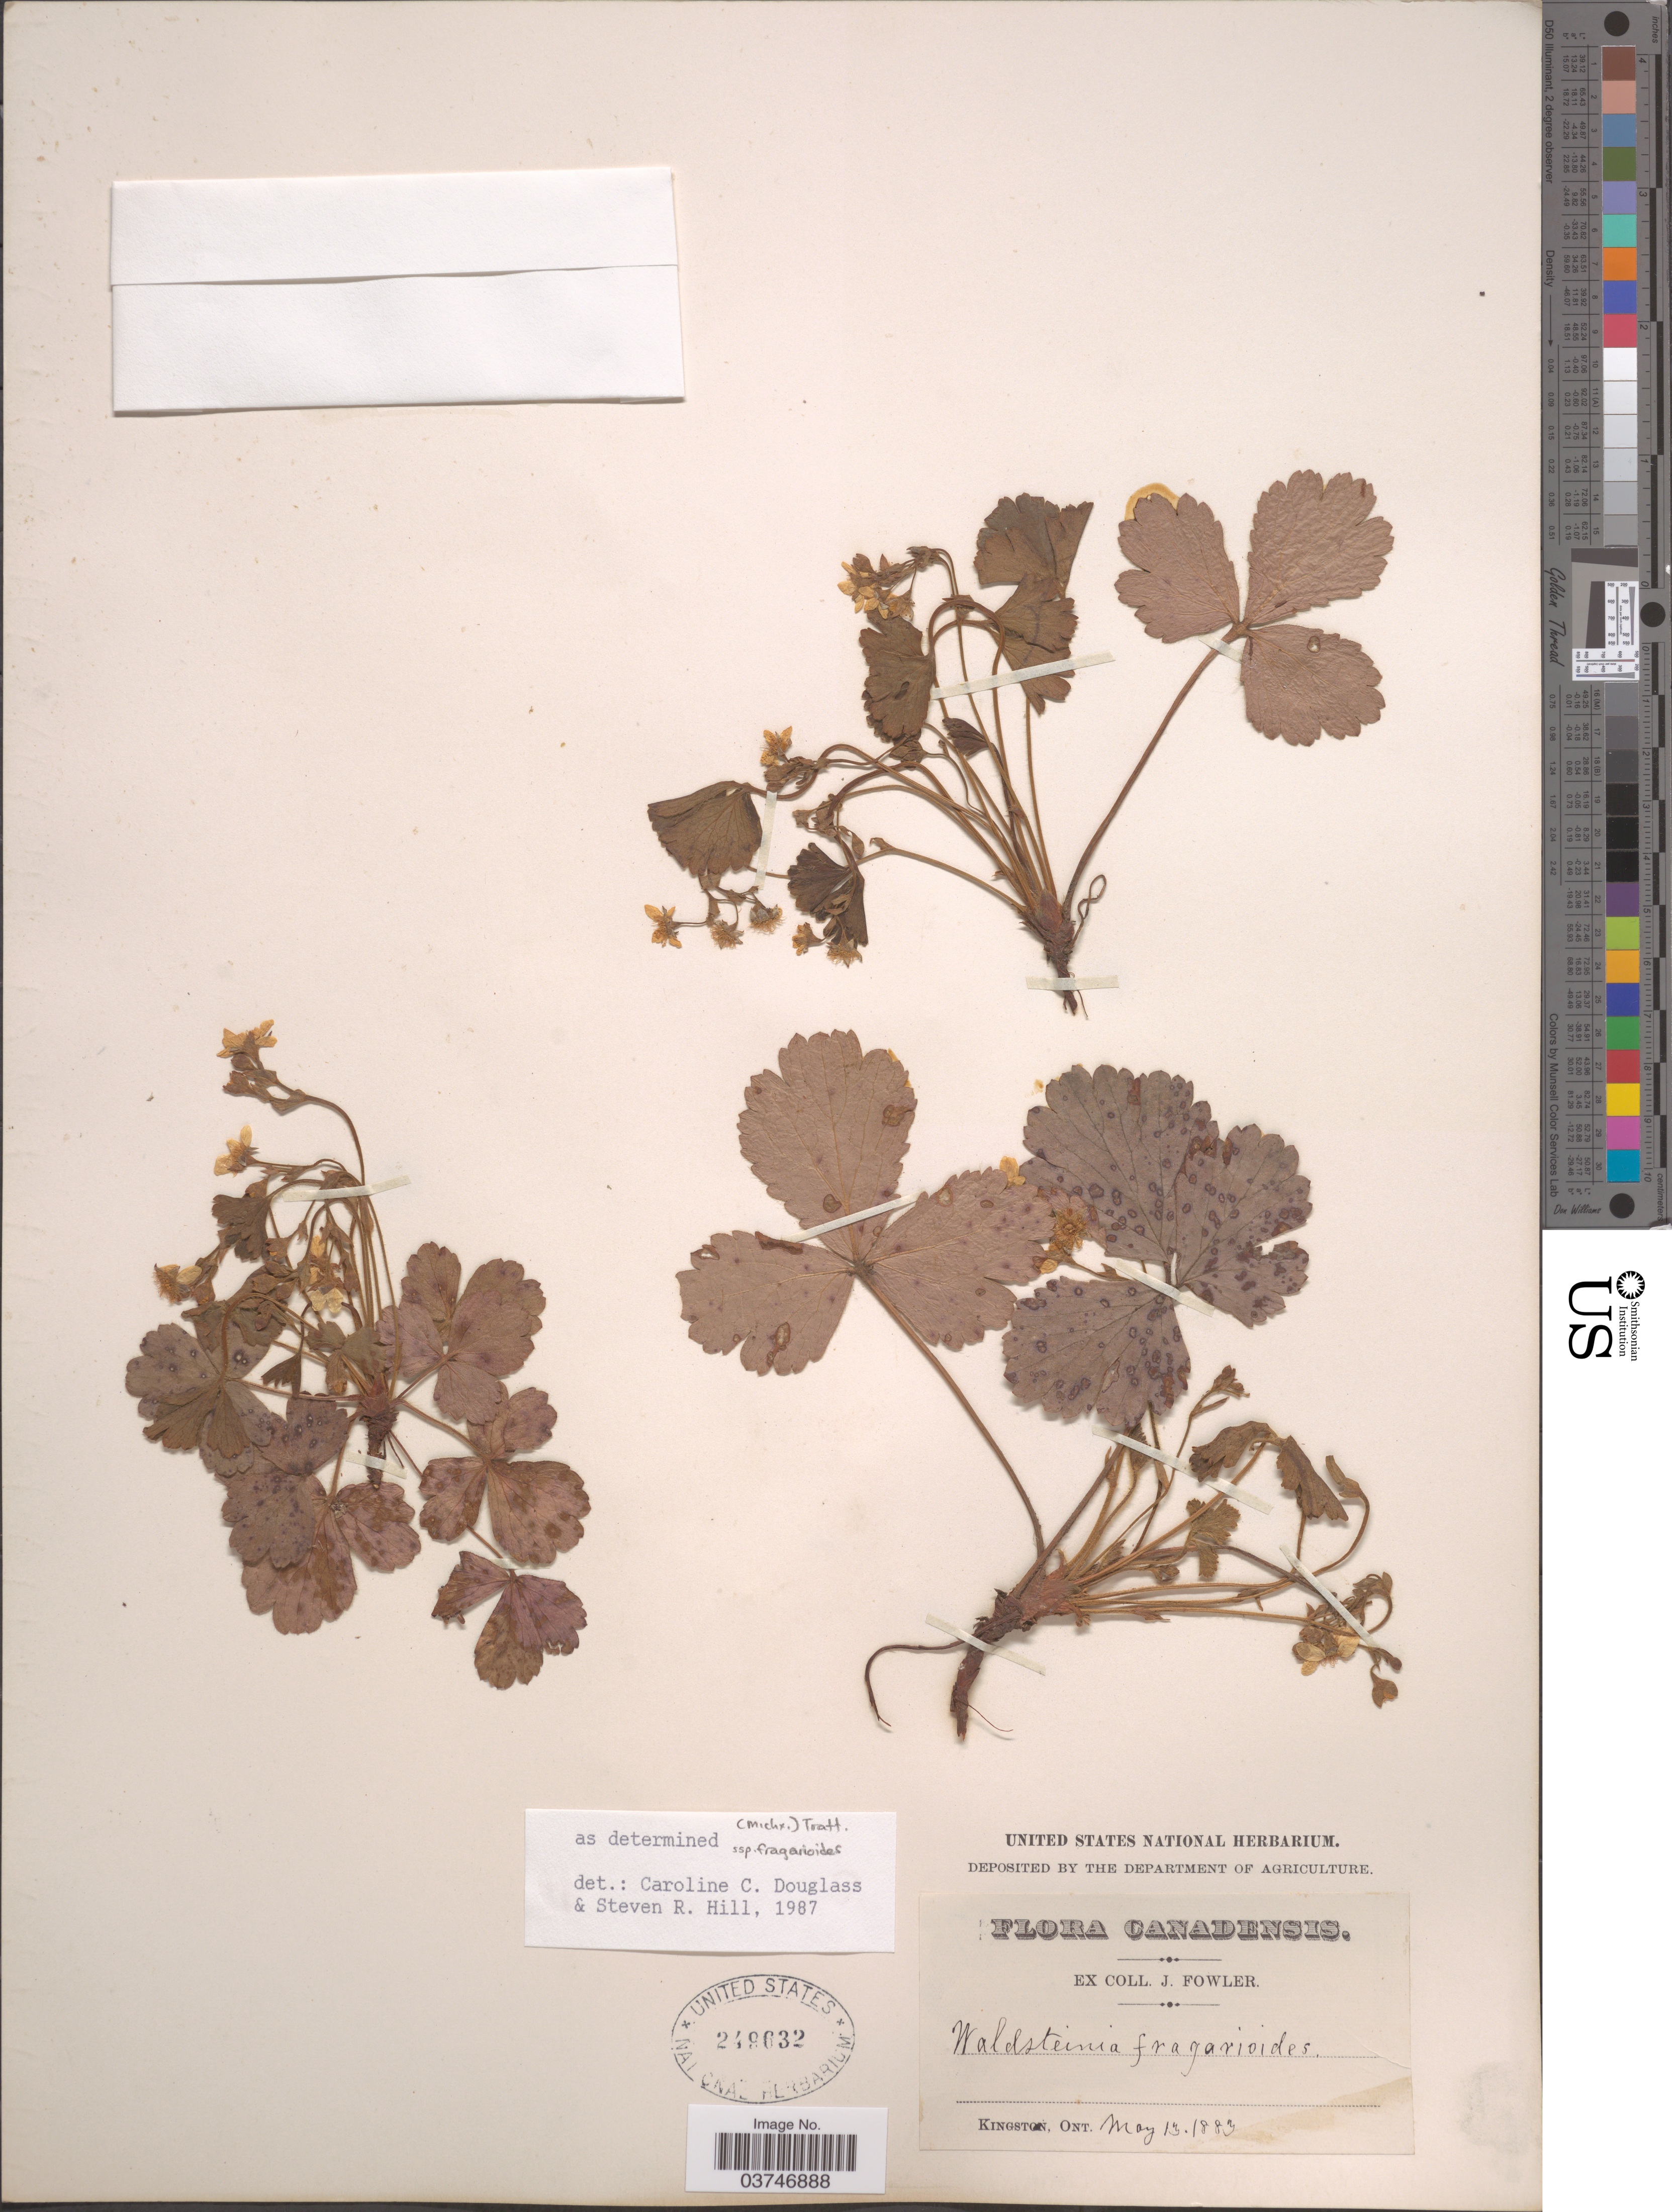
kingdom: Plantae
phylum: Tracheophyta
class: Magnoliopsida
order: Rosales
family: Rosaceae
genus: Waldsteinia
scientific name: Waldsteinia fragarioides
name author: (Michx.) Tratt.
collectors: J. Fowler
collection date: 1883-05-13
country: Canada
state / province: Ontario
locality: Kingston.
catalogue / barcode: US 249632